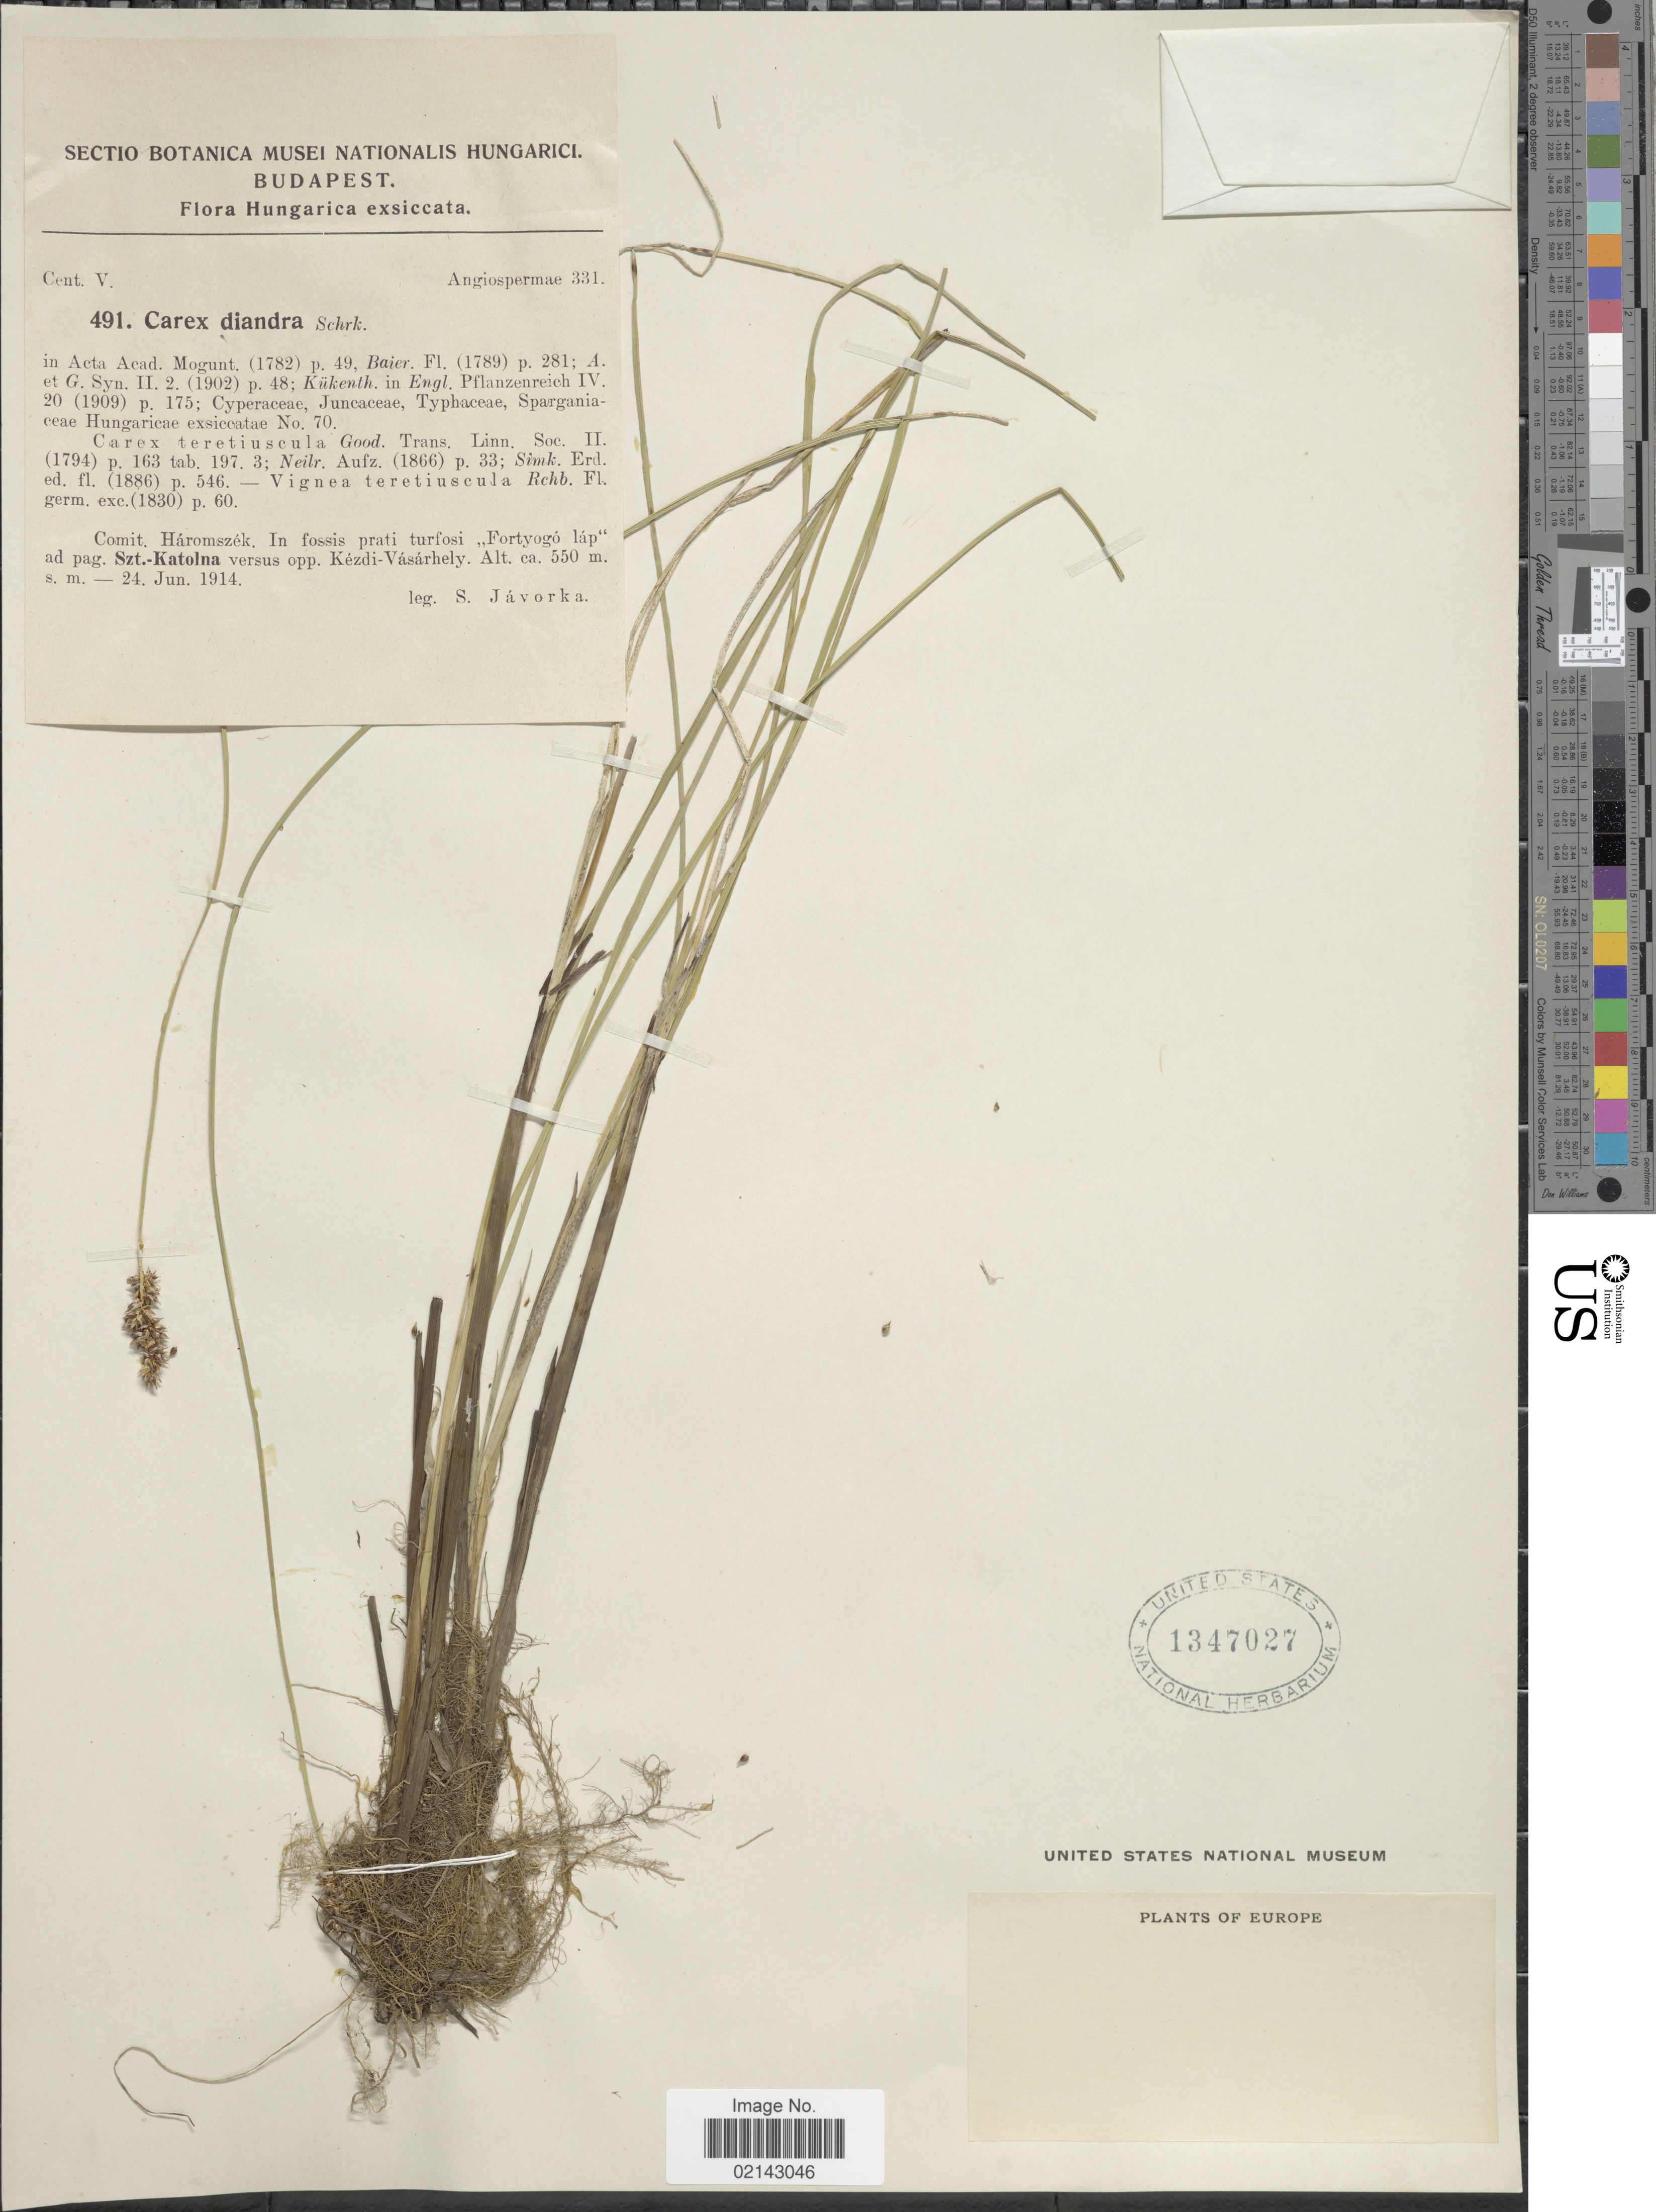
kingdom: Plantae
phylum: Tracheophyta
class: Liliopsida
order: Poales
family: Cyperaceae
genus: Carex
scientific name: Carex diandra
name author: Schrank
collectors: S. Javorka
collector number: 491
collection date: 1914-06-24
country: Romania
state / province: Covasna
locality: Europe. In fossis prati turfosi Fortyogo lap ad pag. Szt.-Katolna versus opp. Kezdi-Vasarhely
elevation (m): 550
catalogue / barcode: US 1347027